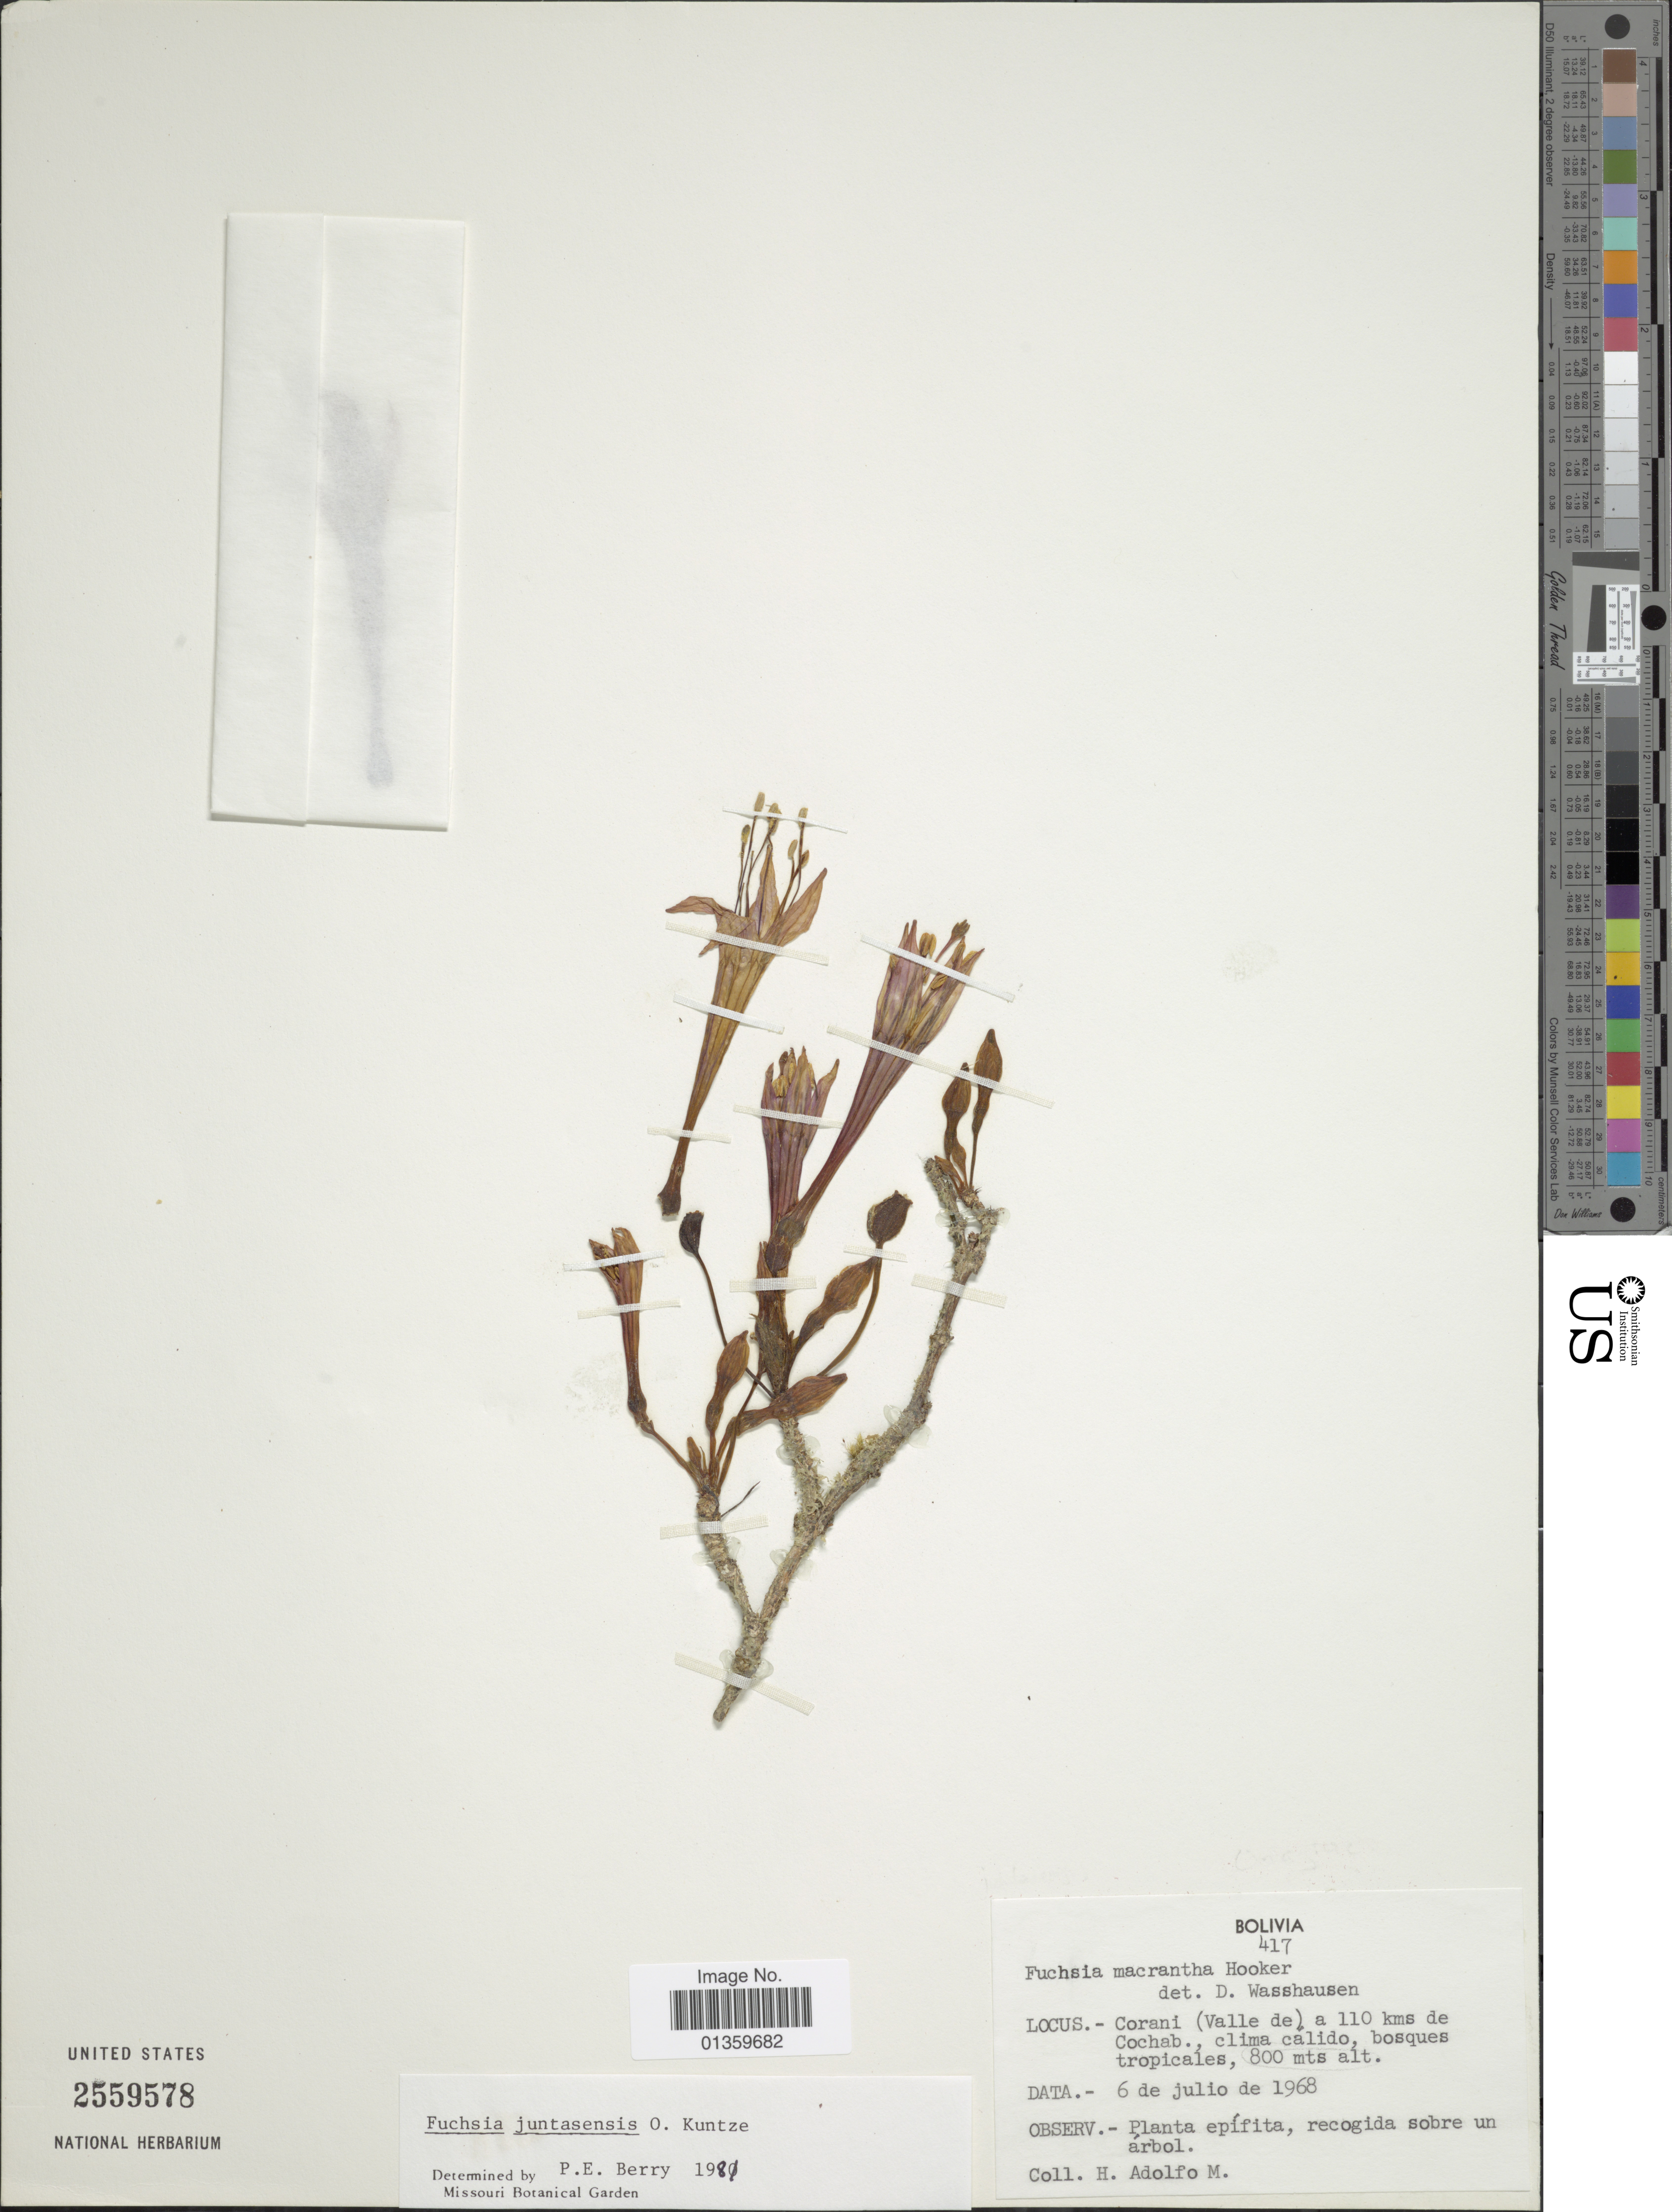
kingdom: Plantae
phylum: Tracheophyta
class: Magnoliopsida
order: Myrtales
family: Onagraceae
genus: Fuchsia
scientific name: Fuchsia juntasensis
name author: Kuntze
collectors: Bro. Adolfo M.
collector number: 417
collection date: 1968-07-06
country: Bolivia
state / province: Cochabamba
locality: Corani (Valle de) a 110 kms de Cochab., clima calido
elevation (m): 800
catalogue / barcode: US 2559578